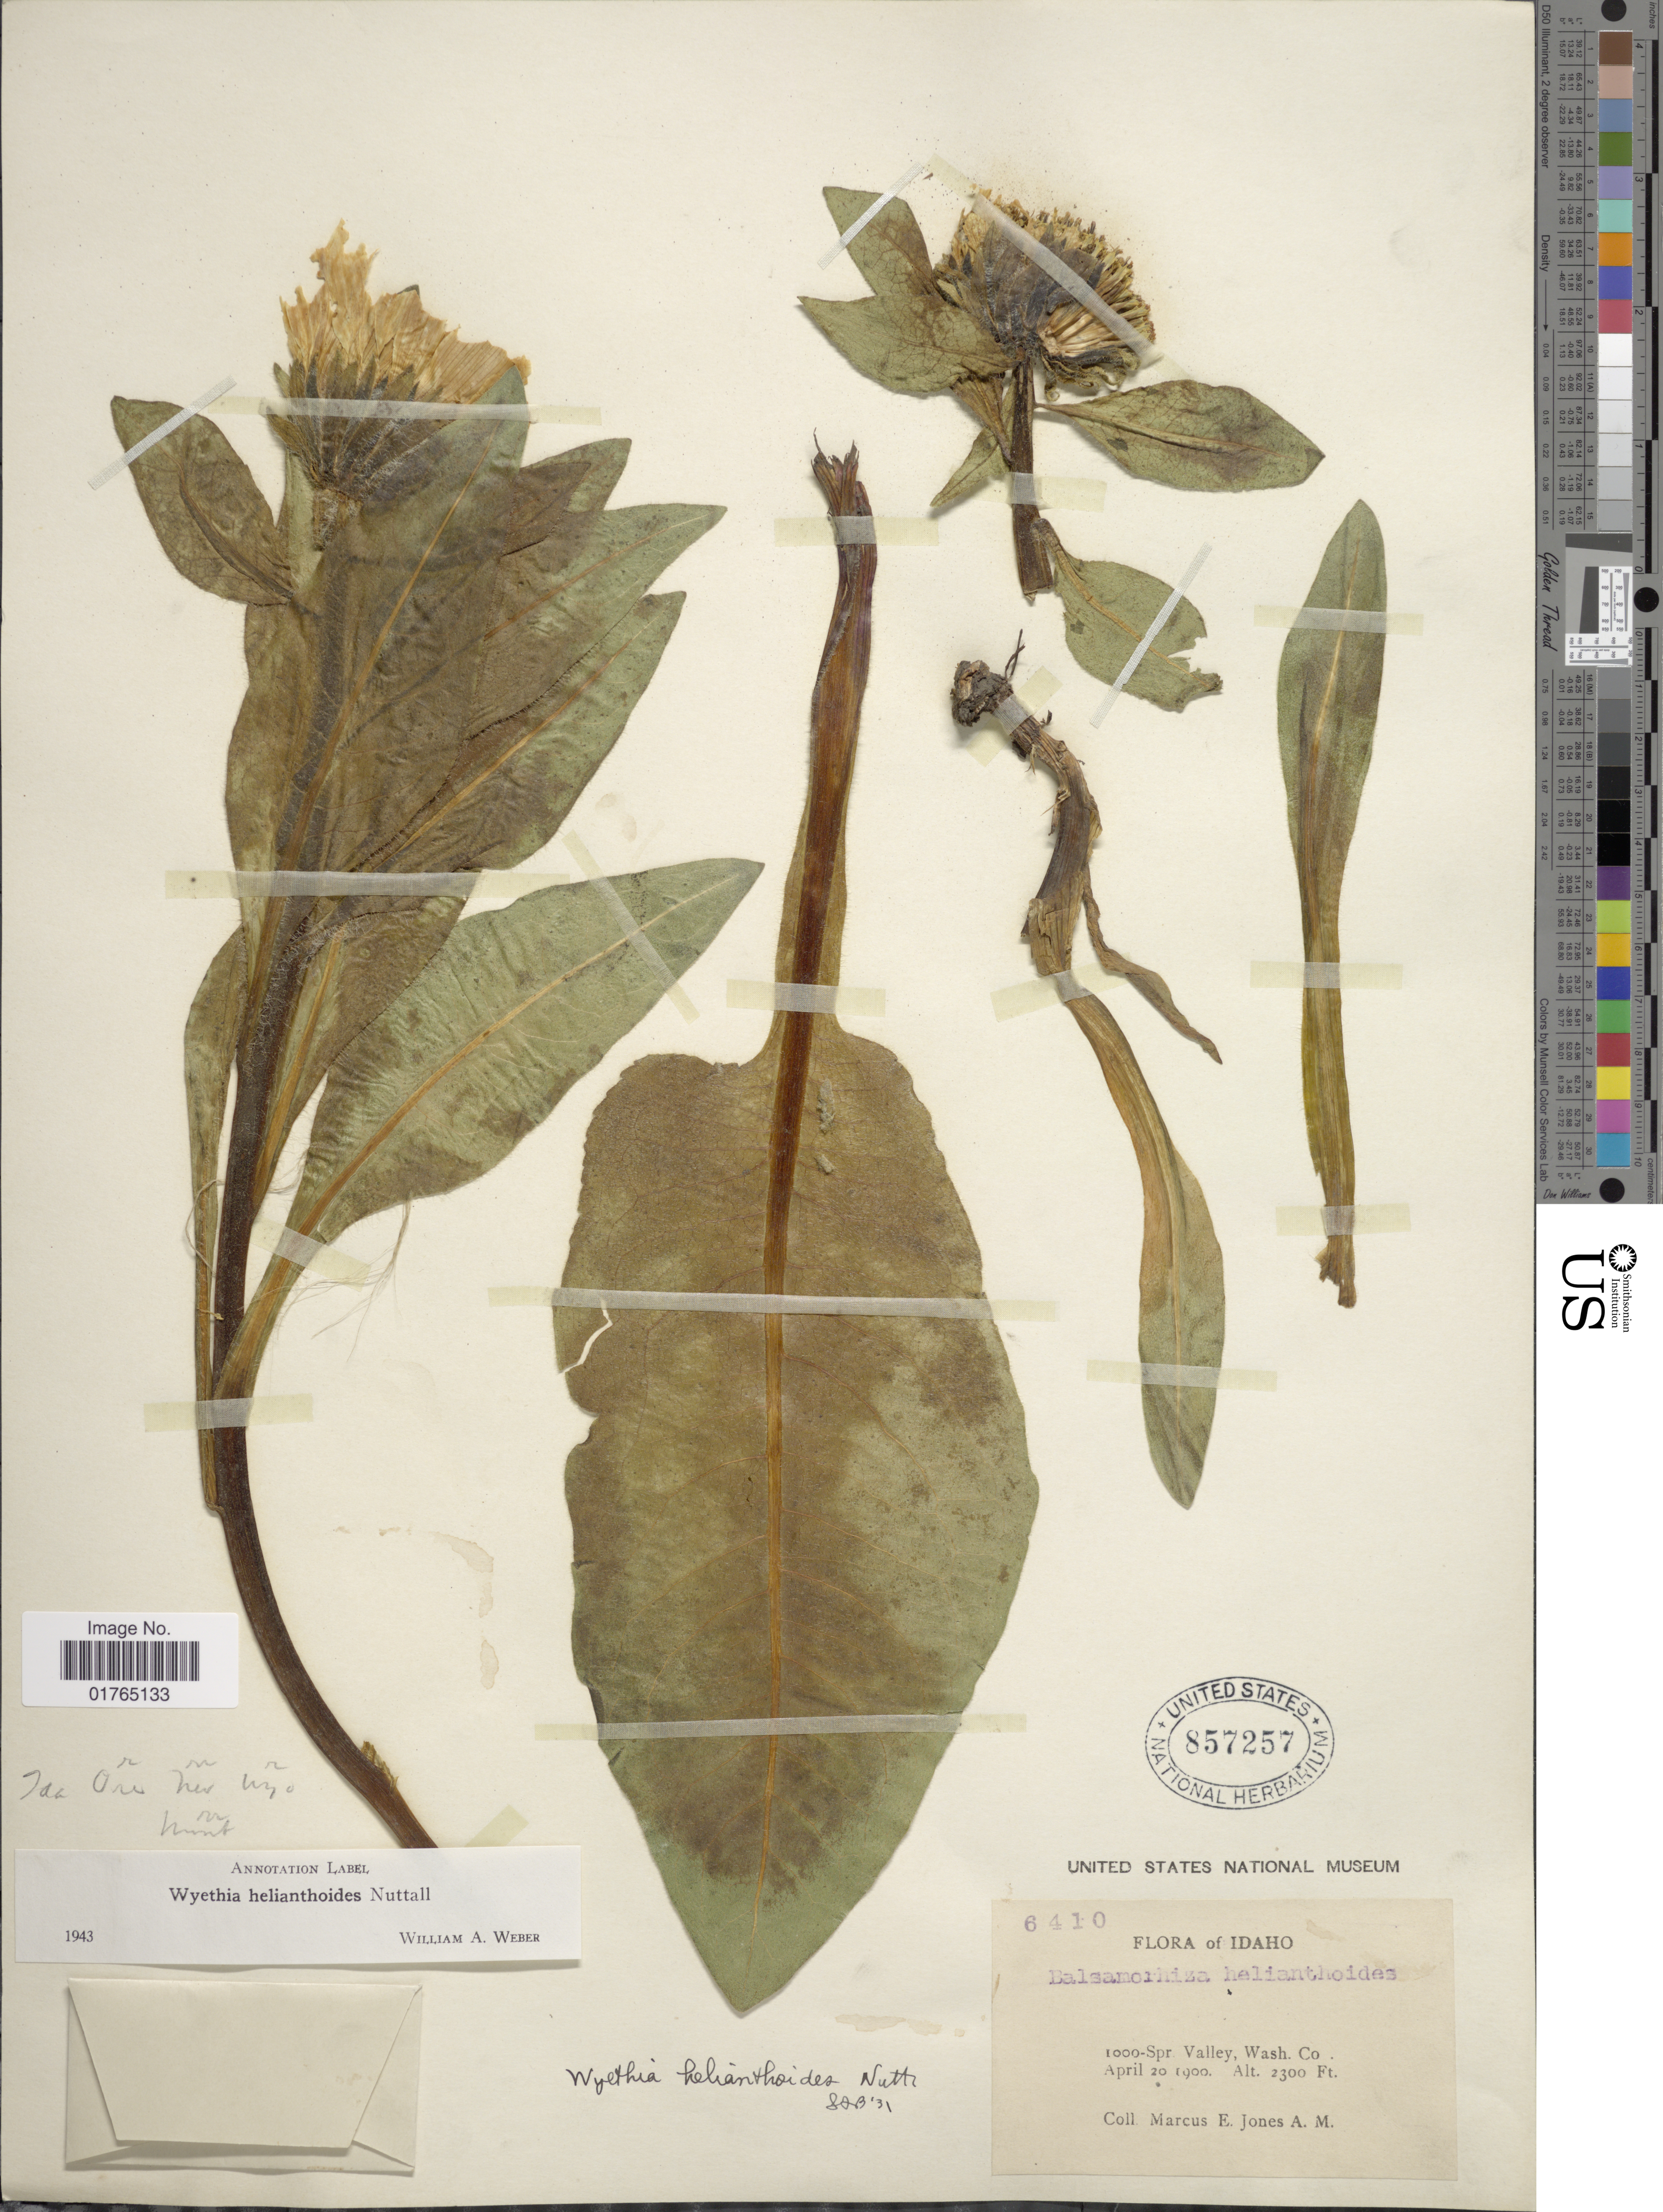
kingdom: Plantae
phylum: Tracheophyta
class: Magnoliopsida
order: Asterales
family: Asteraceae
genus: Wyethia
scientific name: Wyethia helianthoides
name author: Nutt.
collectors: M. E. Jones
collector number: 6410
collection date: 1900-04-20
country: United States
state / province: Idaho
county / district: Washington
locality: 1000-Spr Valley.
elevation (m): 701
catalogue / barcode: US 857257